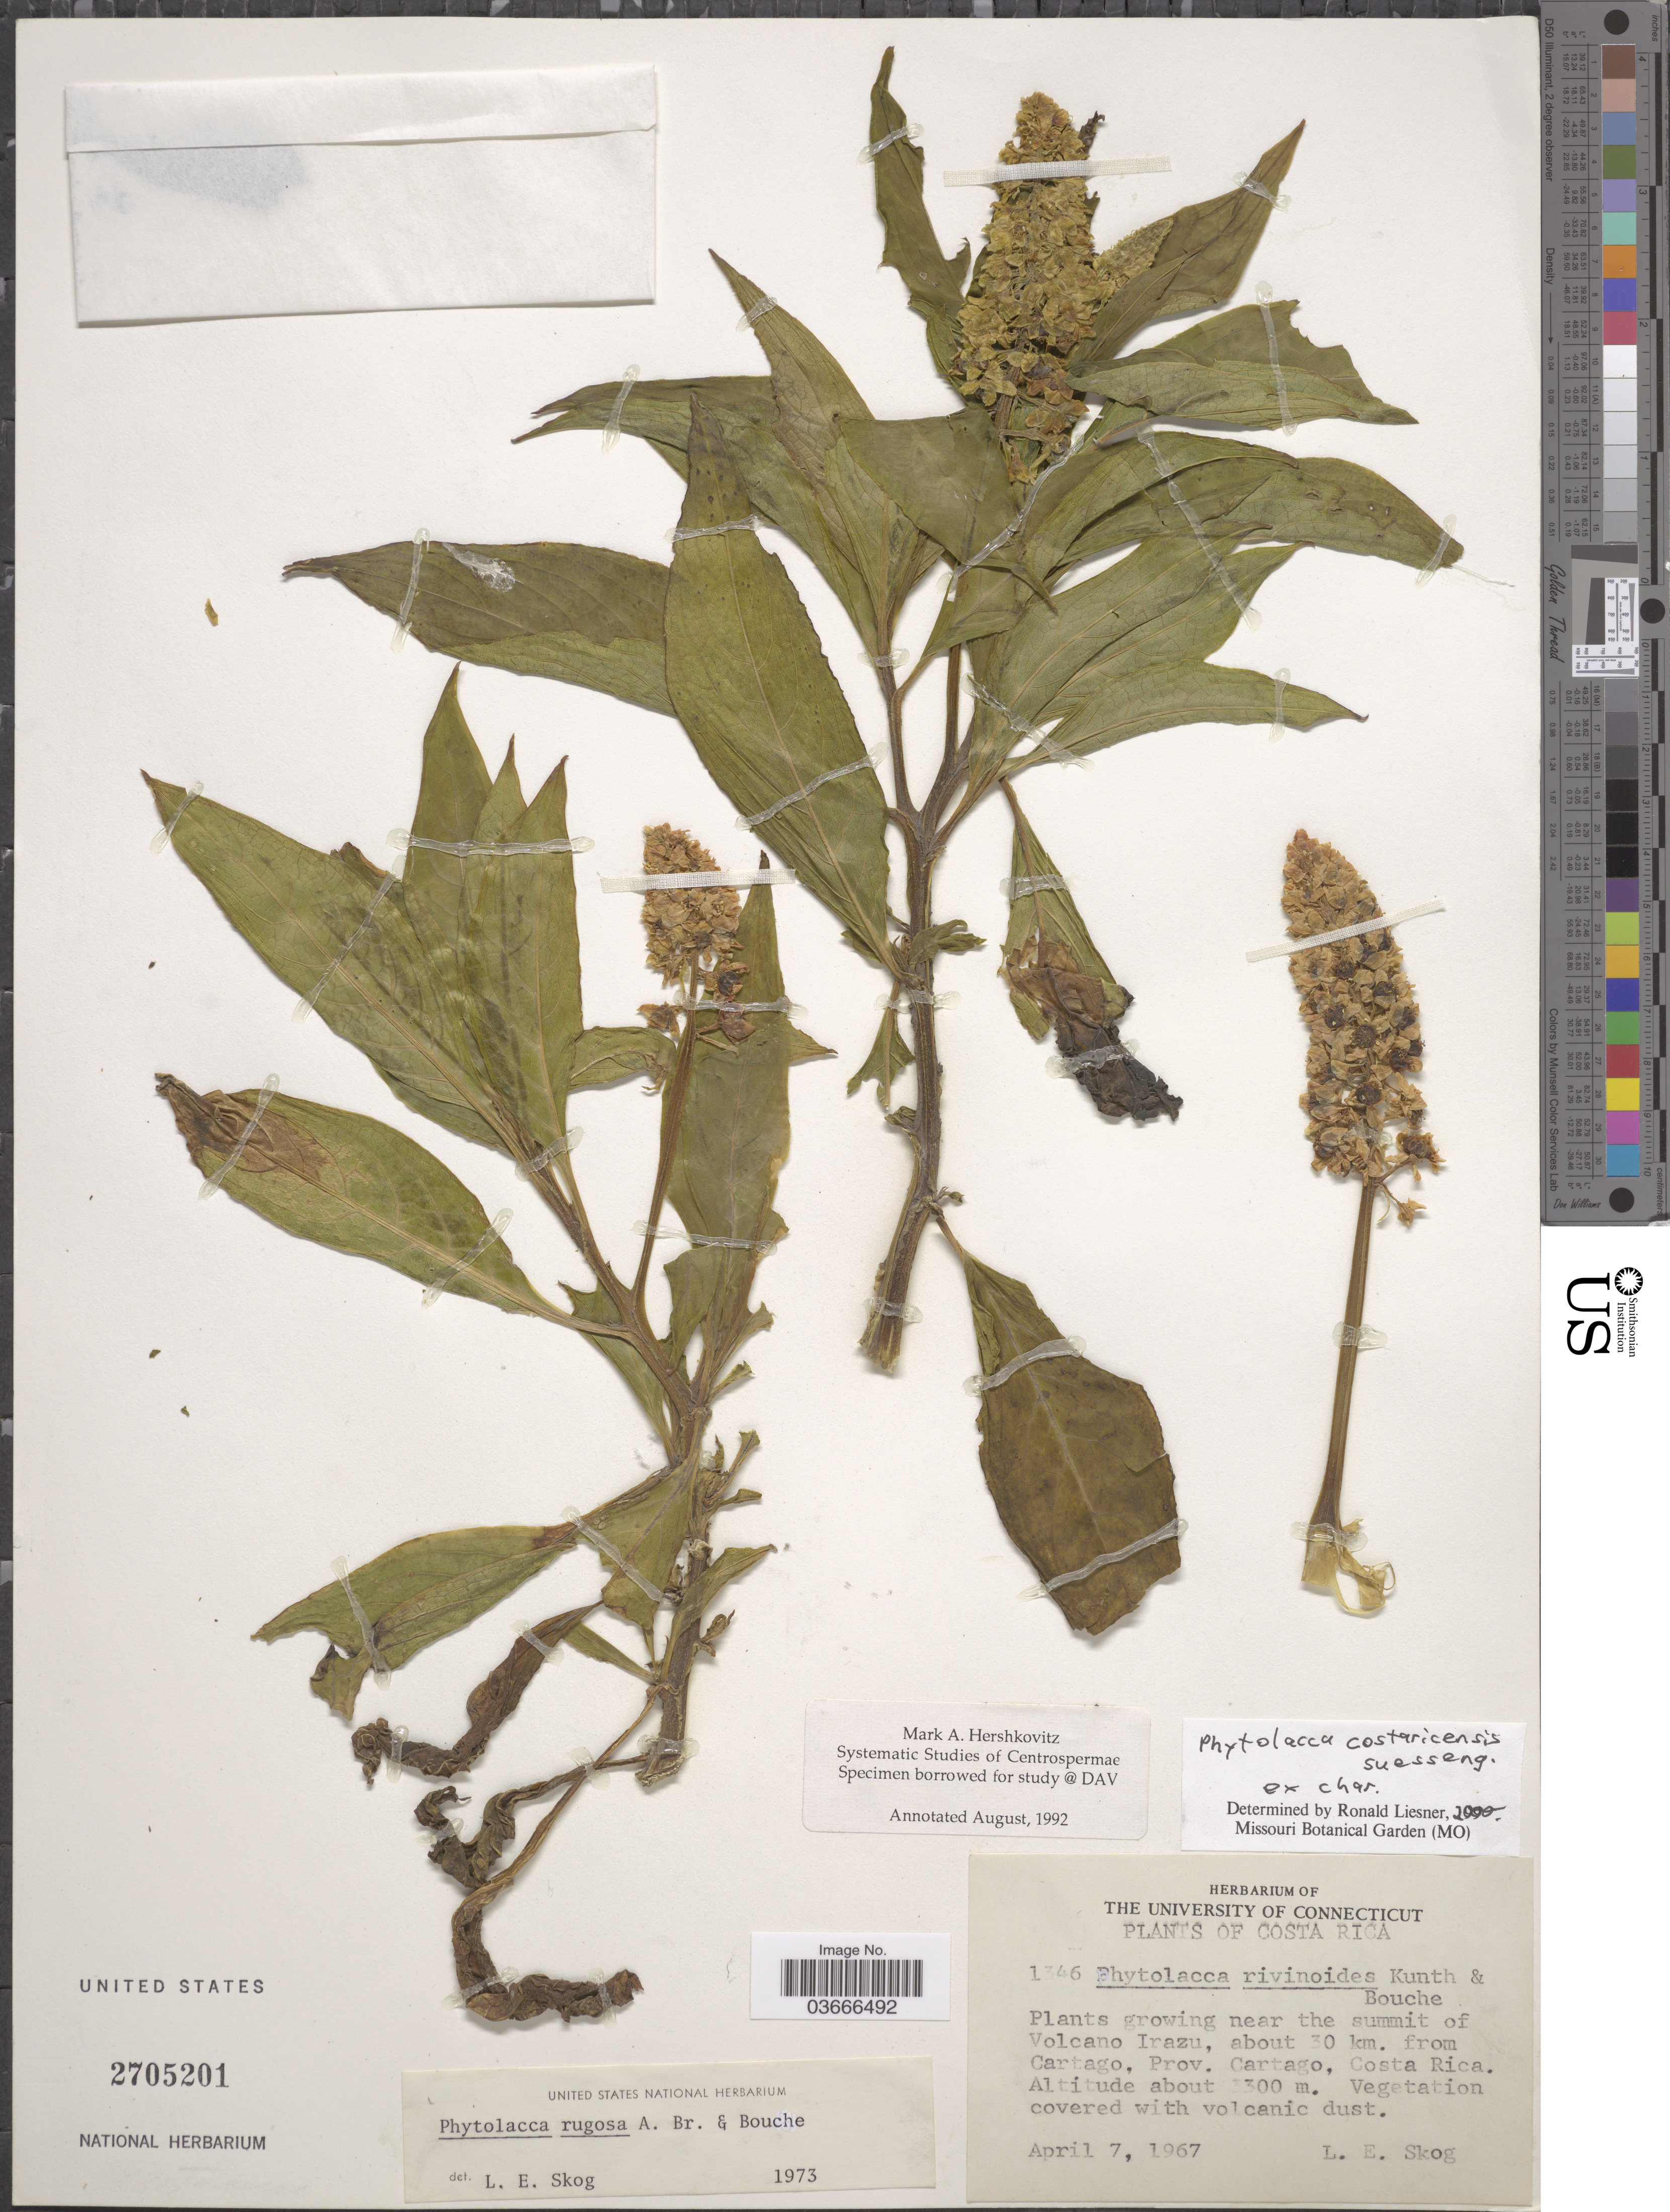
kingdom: Plantae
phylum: Tracheophyta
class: Magnoliopsida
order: Caryophyllales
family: Phytolaccaceae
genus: Phytolacca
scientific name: Phytolacca costaricensis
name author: Suess.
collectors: L. E. Skog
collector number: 1346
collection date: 1967-04-07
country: Costa Rica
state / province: Cartago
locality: Near the summit of Volcano Irazu, about 30 km. from Cartago.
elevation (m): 3300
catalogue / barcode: US 2705201